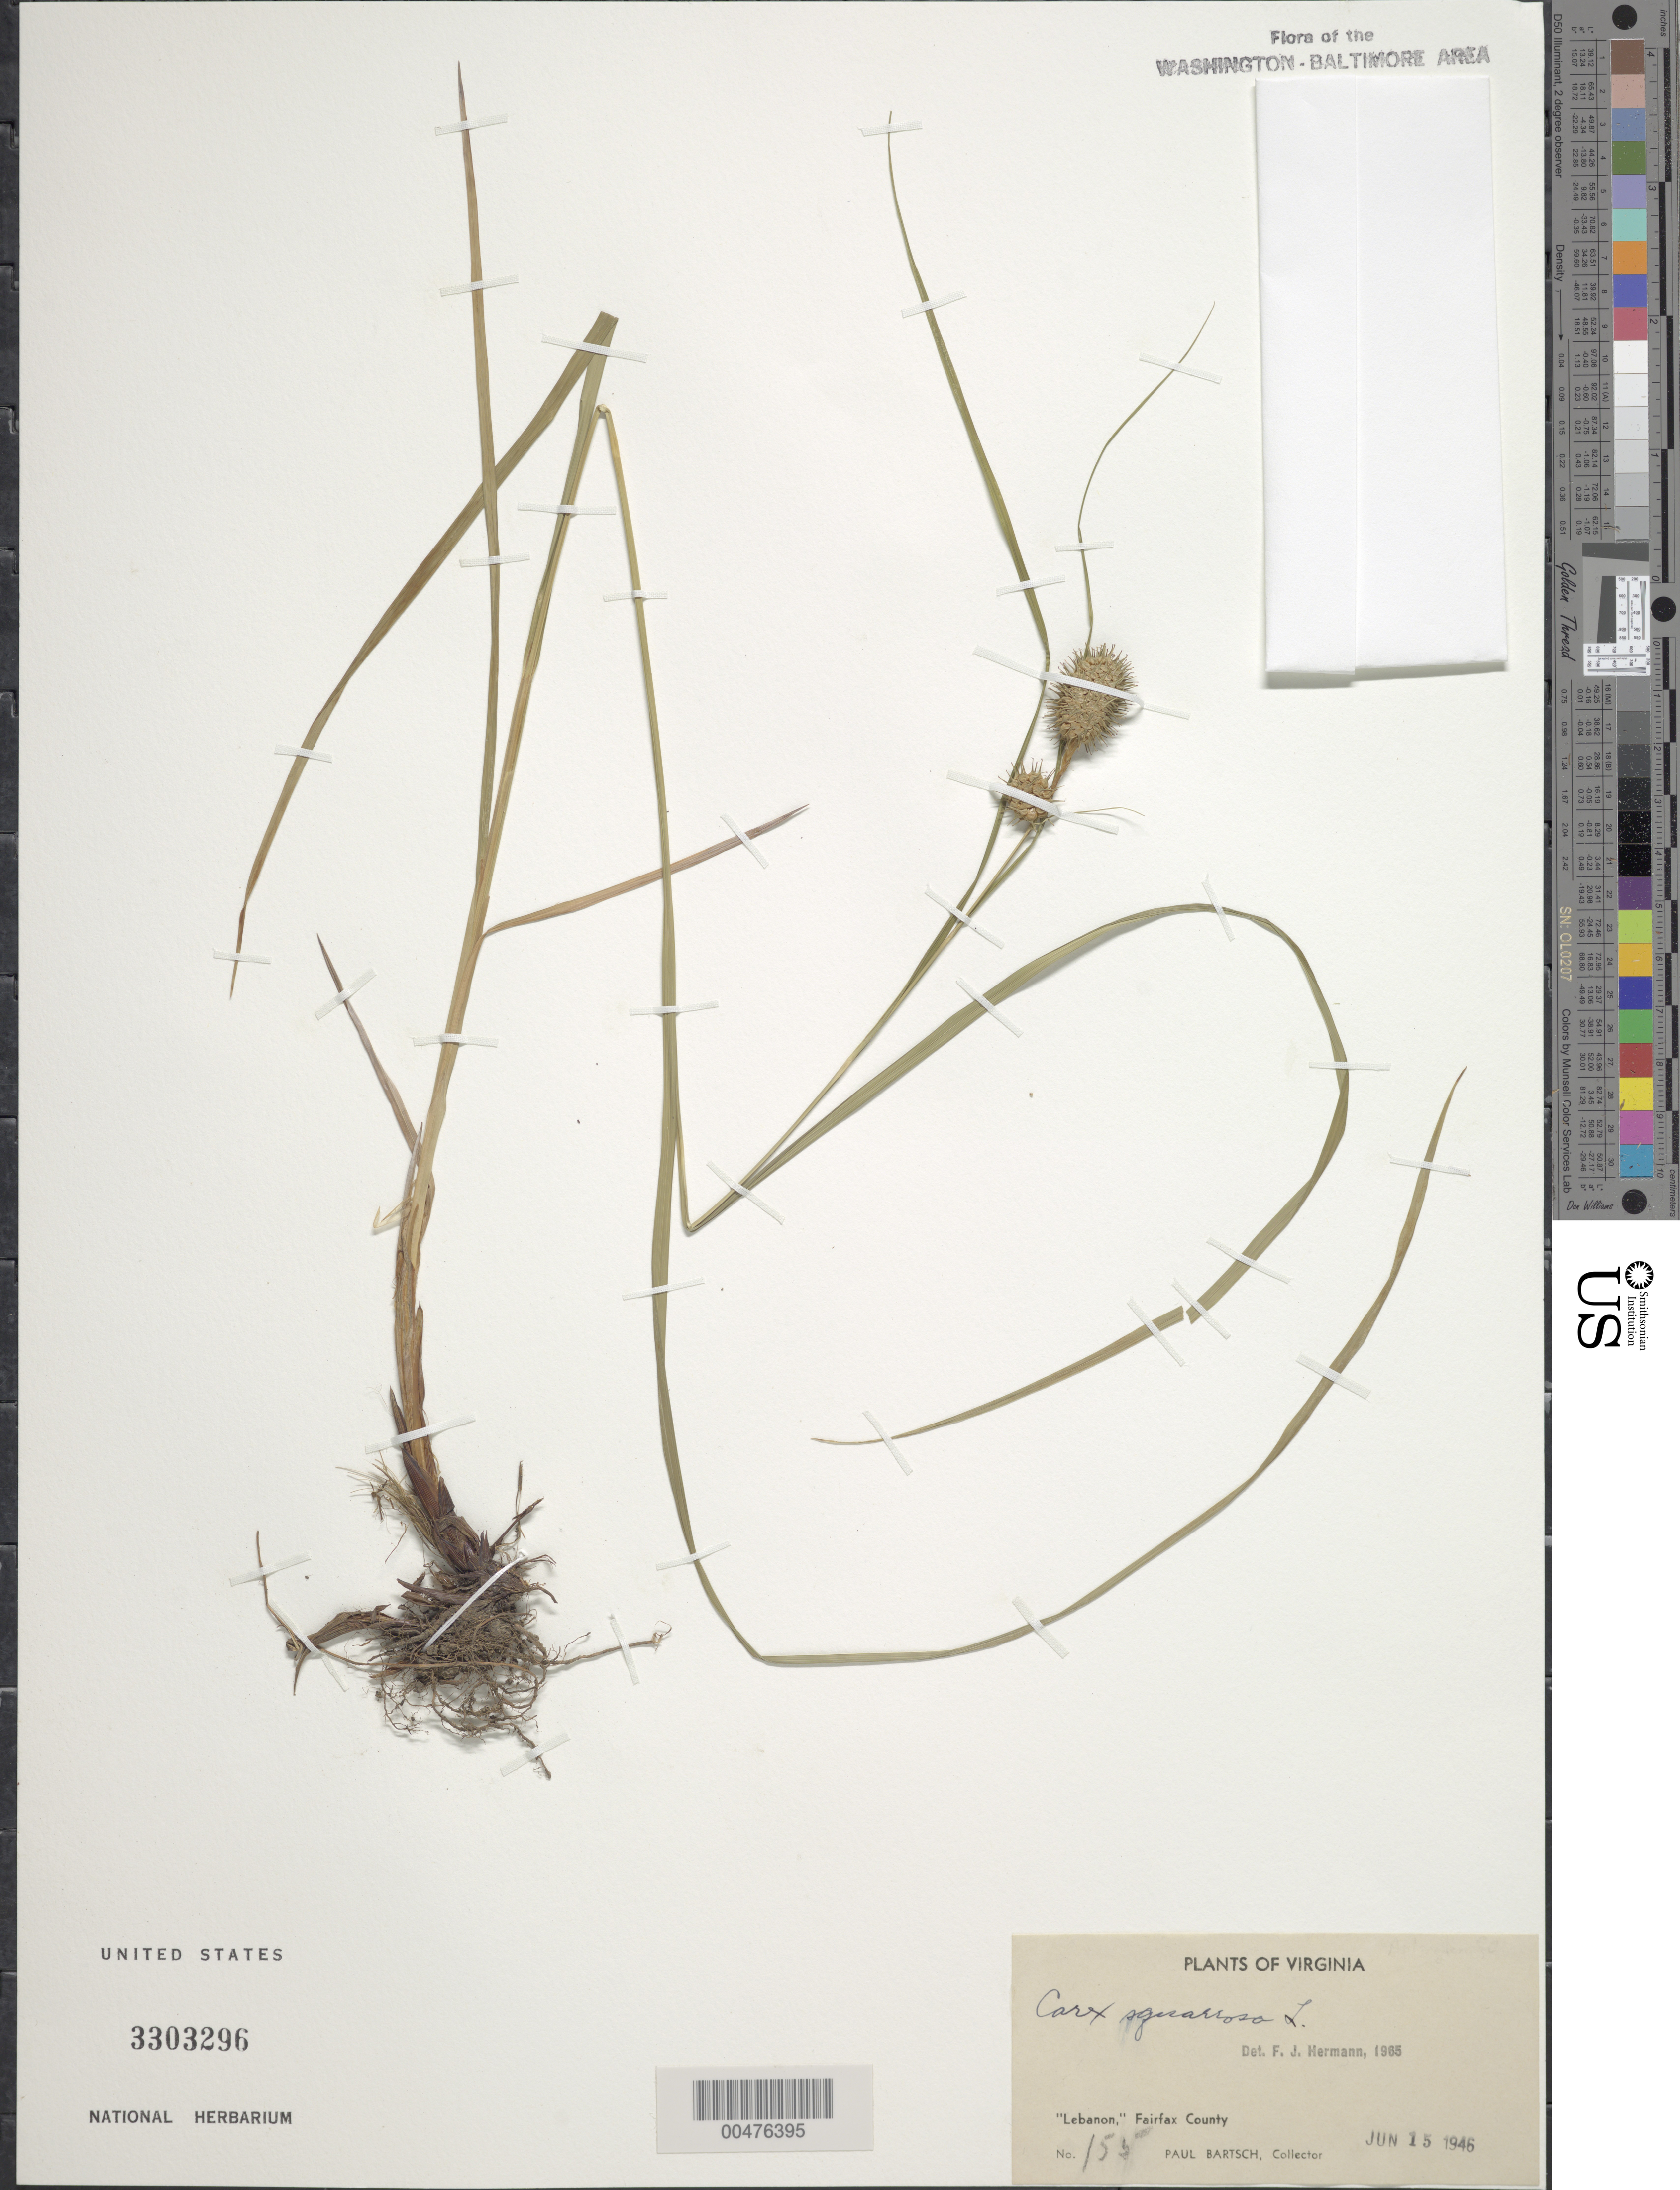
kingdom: Plantae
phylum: Tracheophyta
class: Liliopsida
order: Poales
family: Cyperaceae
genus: Carex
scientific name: Carex squarrosa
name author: L.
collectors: P. Bartsch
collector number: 155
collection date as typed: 15 Jun 1946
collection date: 1946-06-15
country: United States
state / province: Virginia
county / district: Fairfax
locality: Lebanon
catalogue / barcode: US 3303296